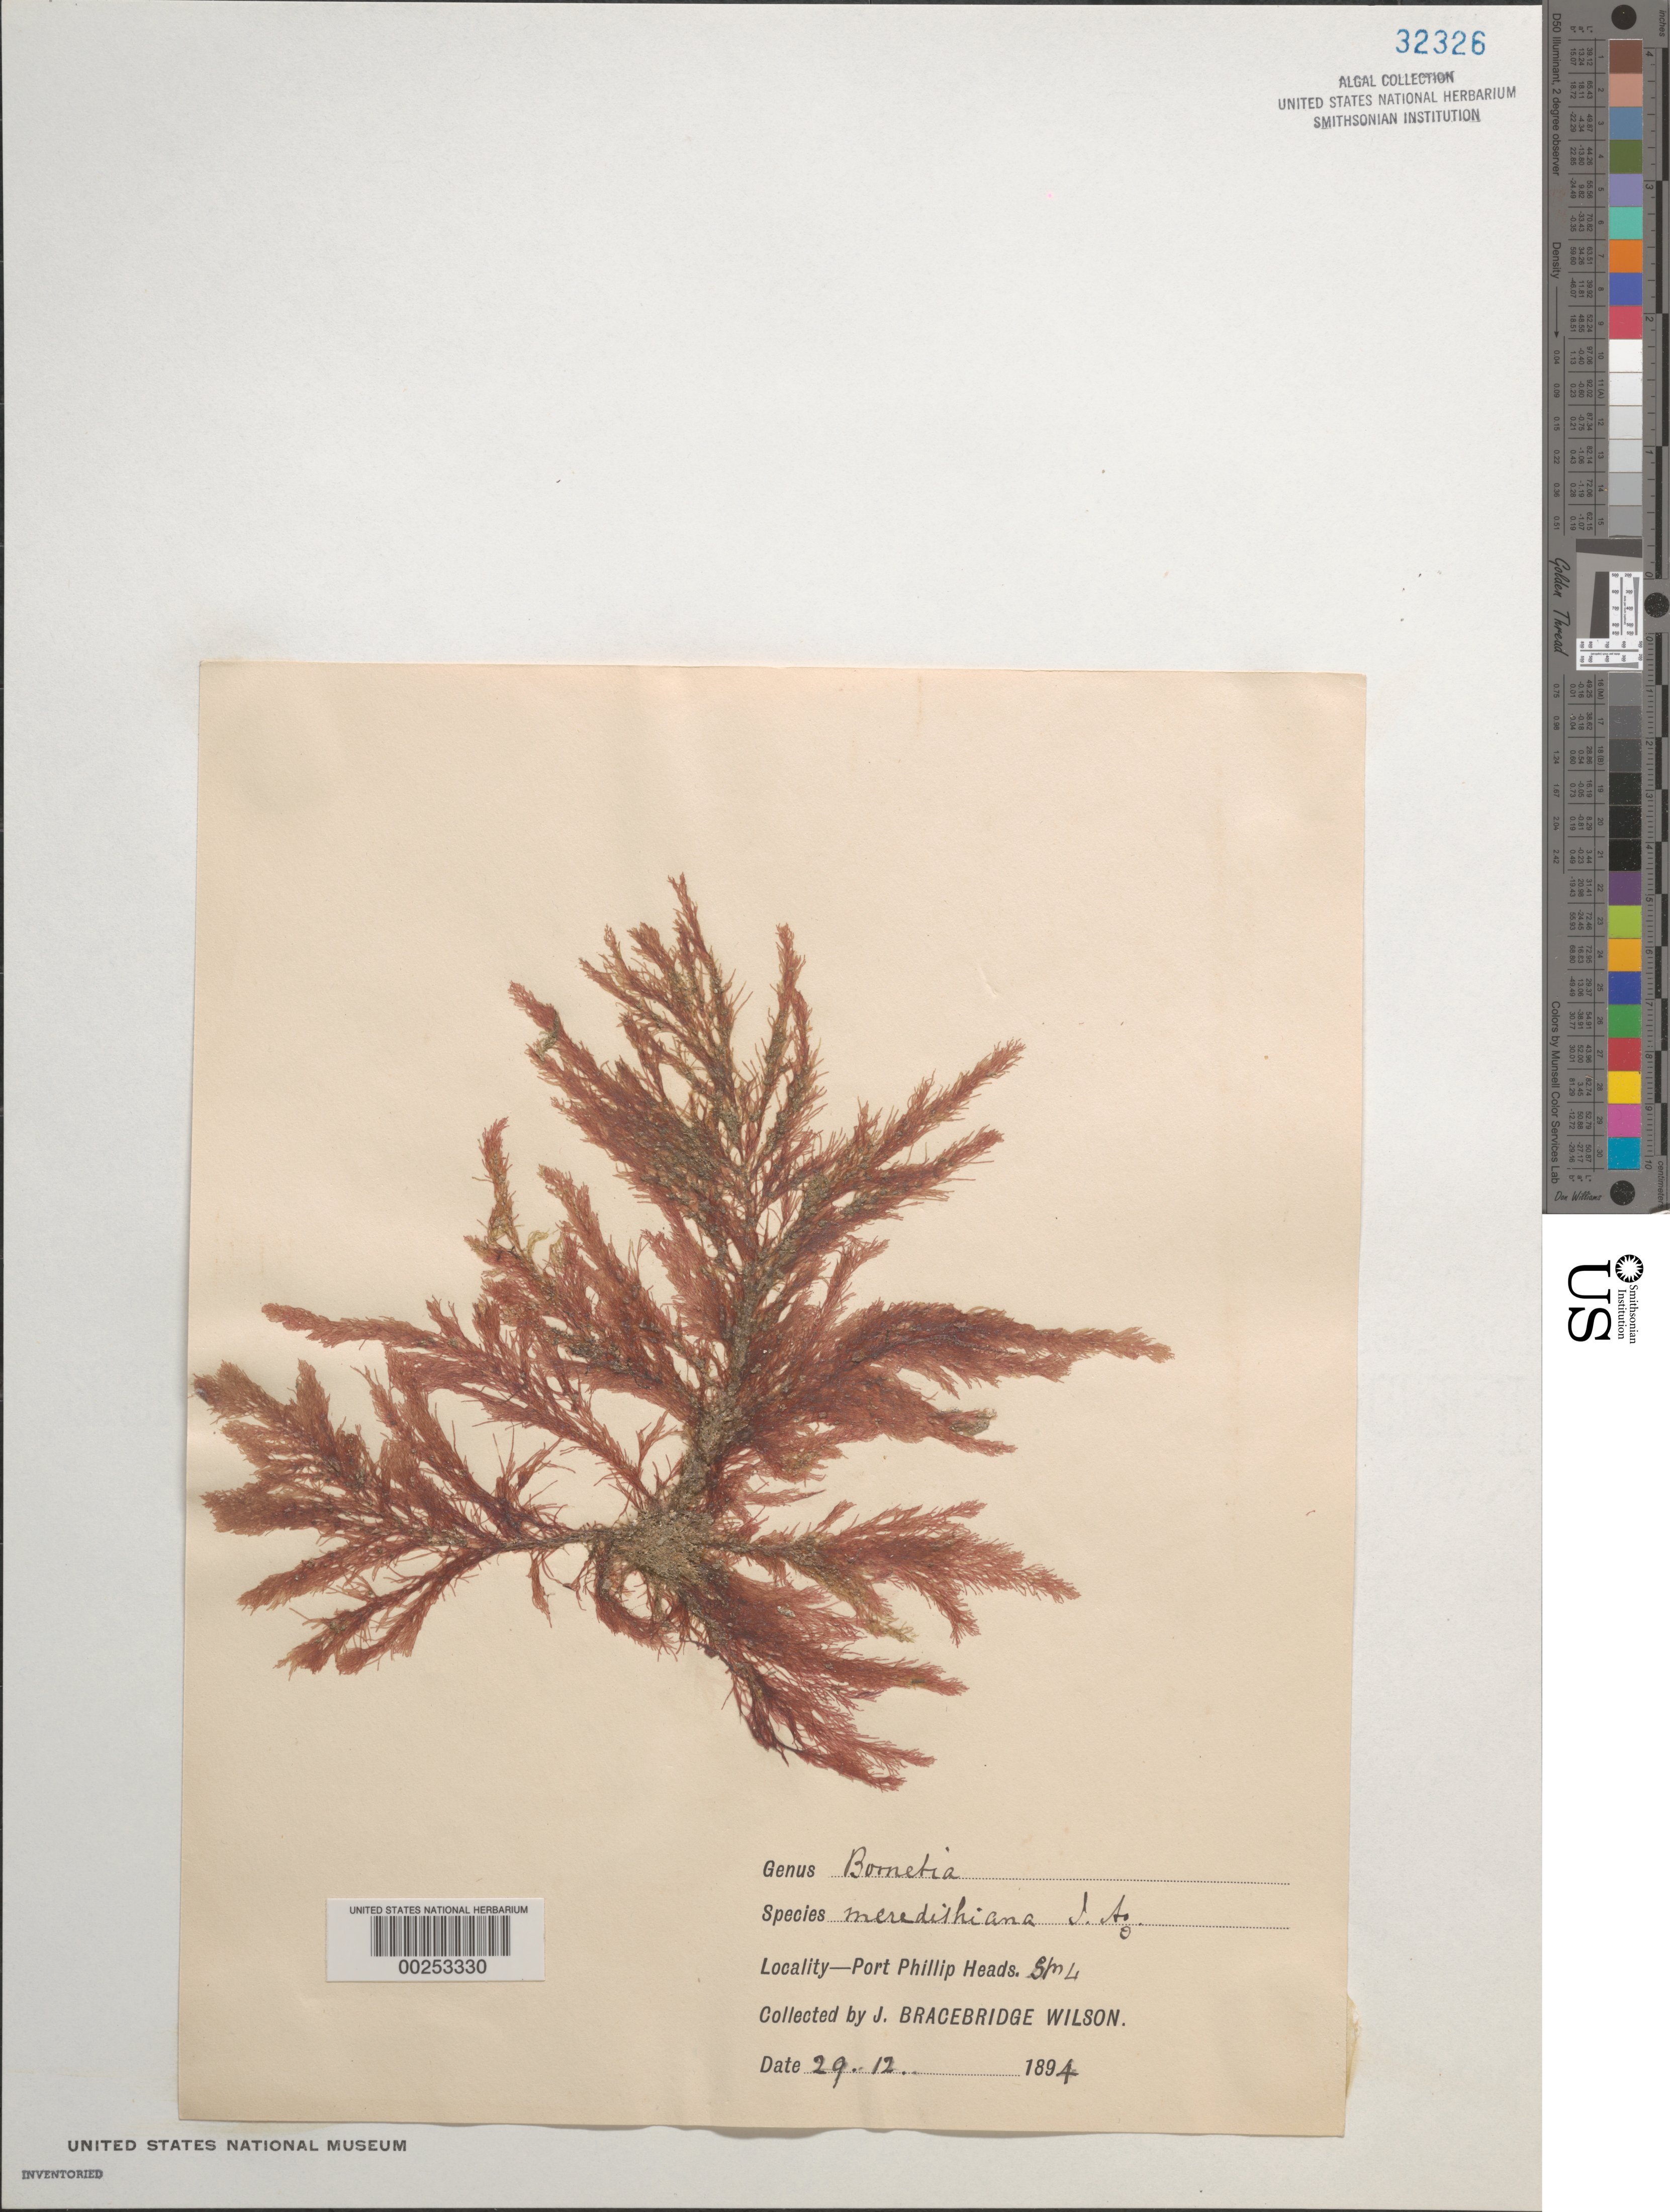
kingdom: Plantae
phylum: Rhodophyta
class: Florideophyceae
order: Ceramiales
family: Wrangeliaceae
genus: Involucrana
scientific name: Involucrana meredithiana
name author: (J. Agardh) Baldock & Womersley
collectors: J. B. Wilson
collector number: Station 4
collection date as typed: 29 Dec 1894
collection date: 1894-12-29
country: Australia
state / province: Victoria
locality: Port Phillip Heads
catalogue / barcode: US 32326